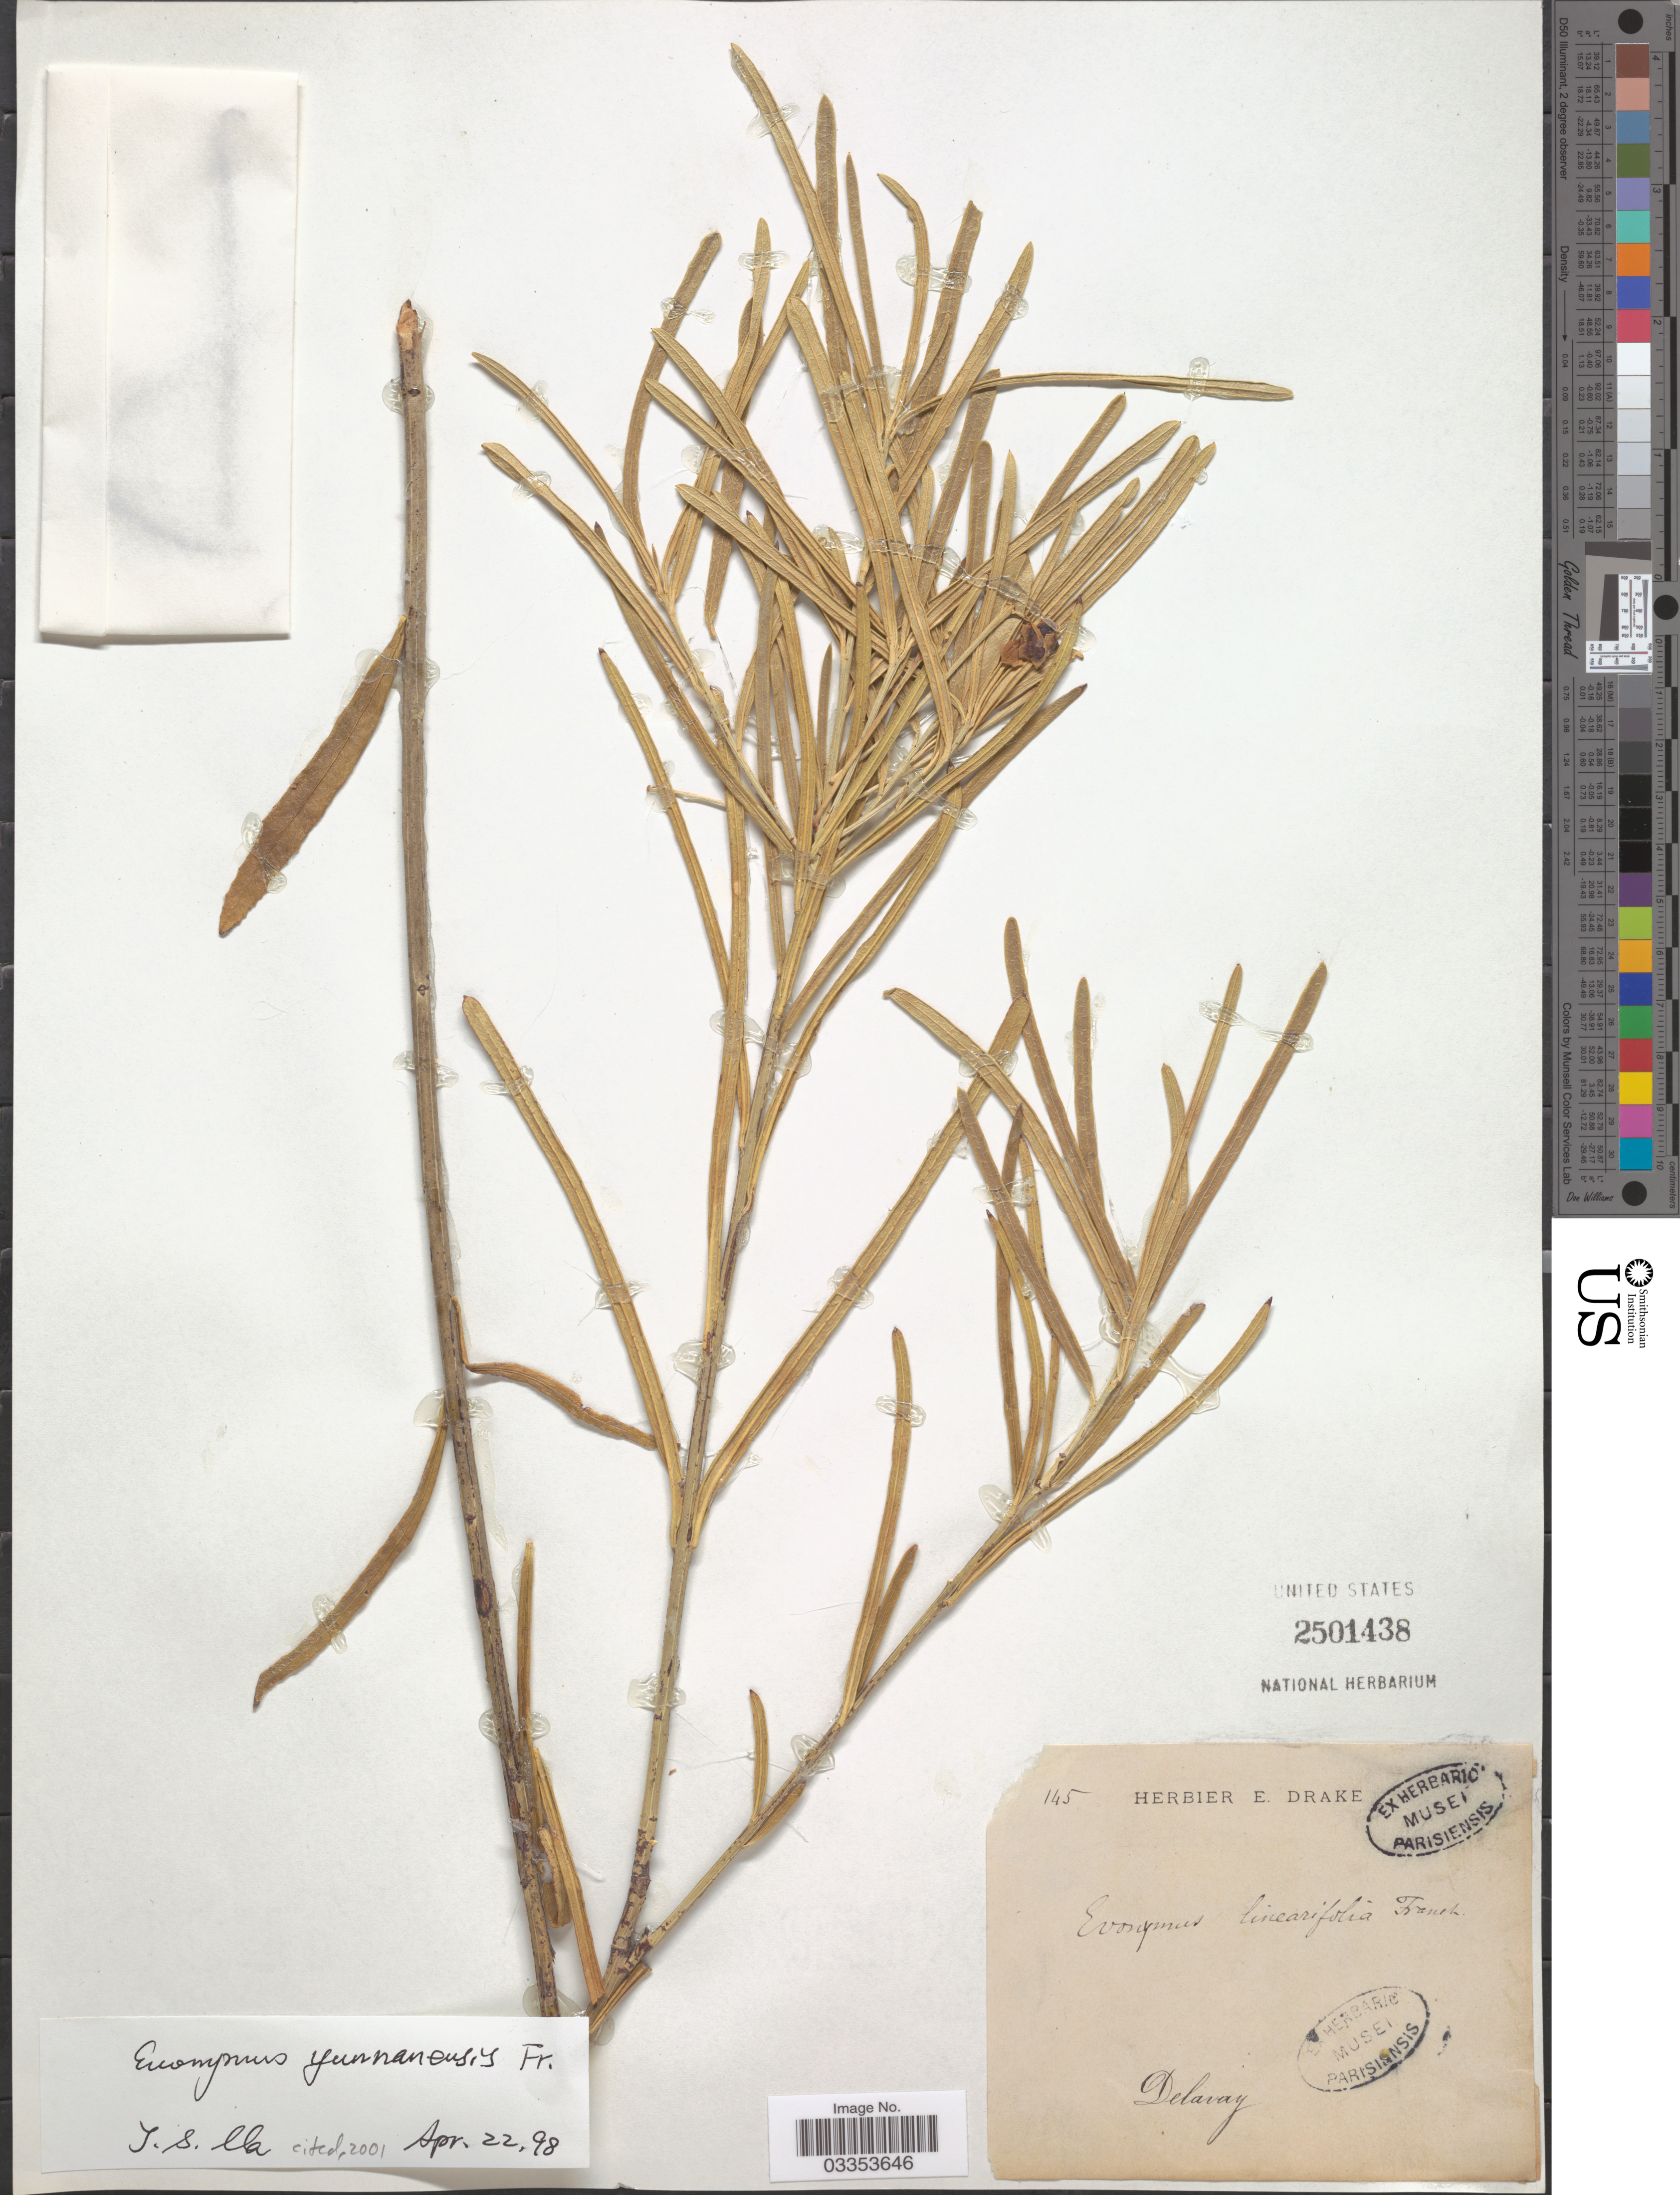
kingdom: Plantae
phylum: Tracheophyta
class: Magnoliopsida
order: Celastrales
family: Celastraceae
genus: Euonymus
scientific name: Euonymus yunnanensis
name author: Franch.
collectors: Delavay, --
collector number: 145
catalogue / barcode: US 2501438